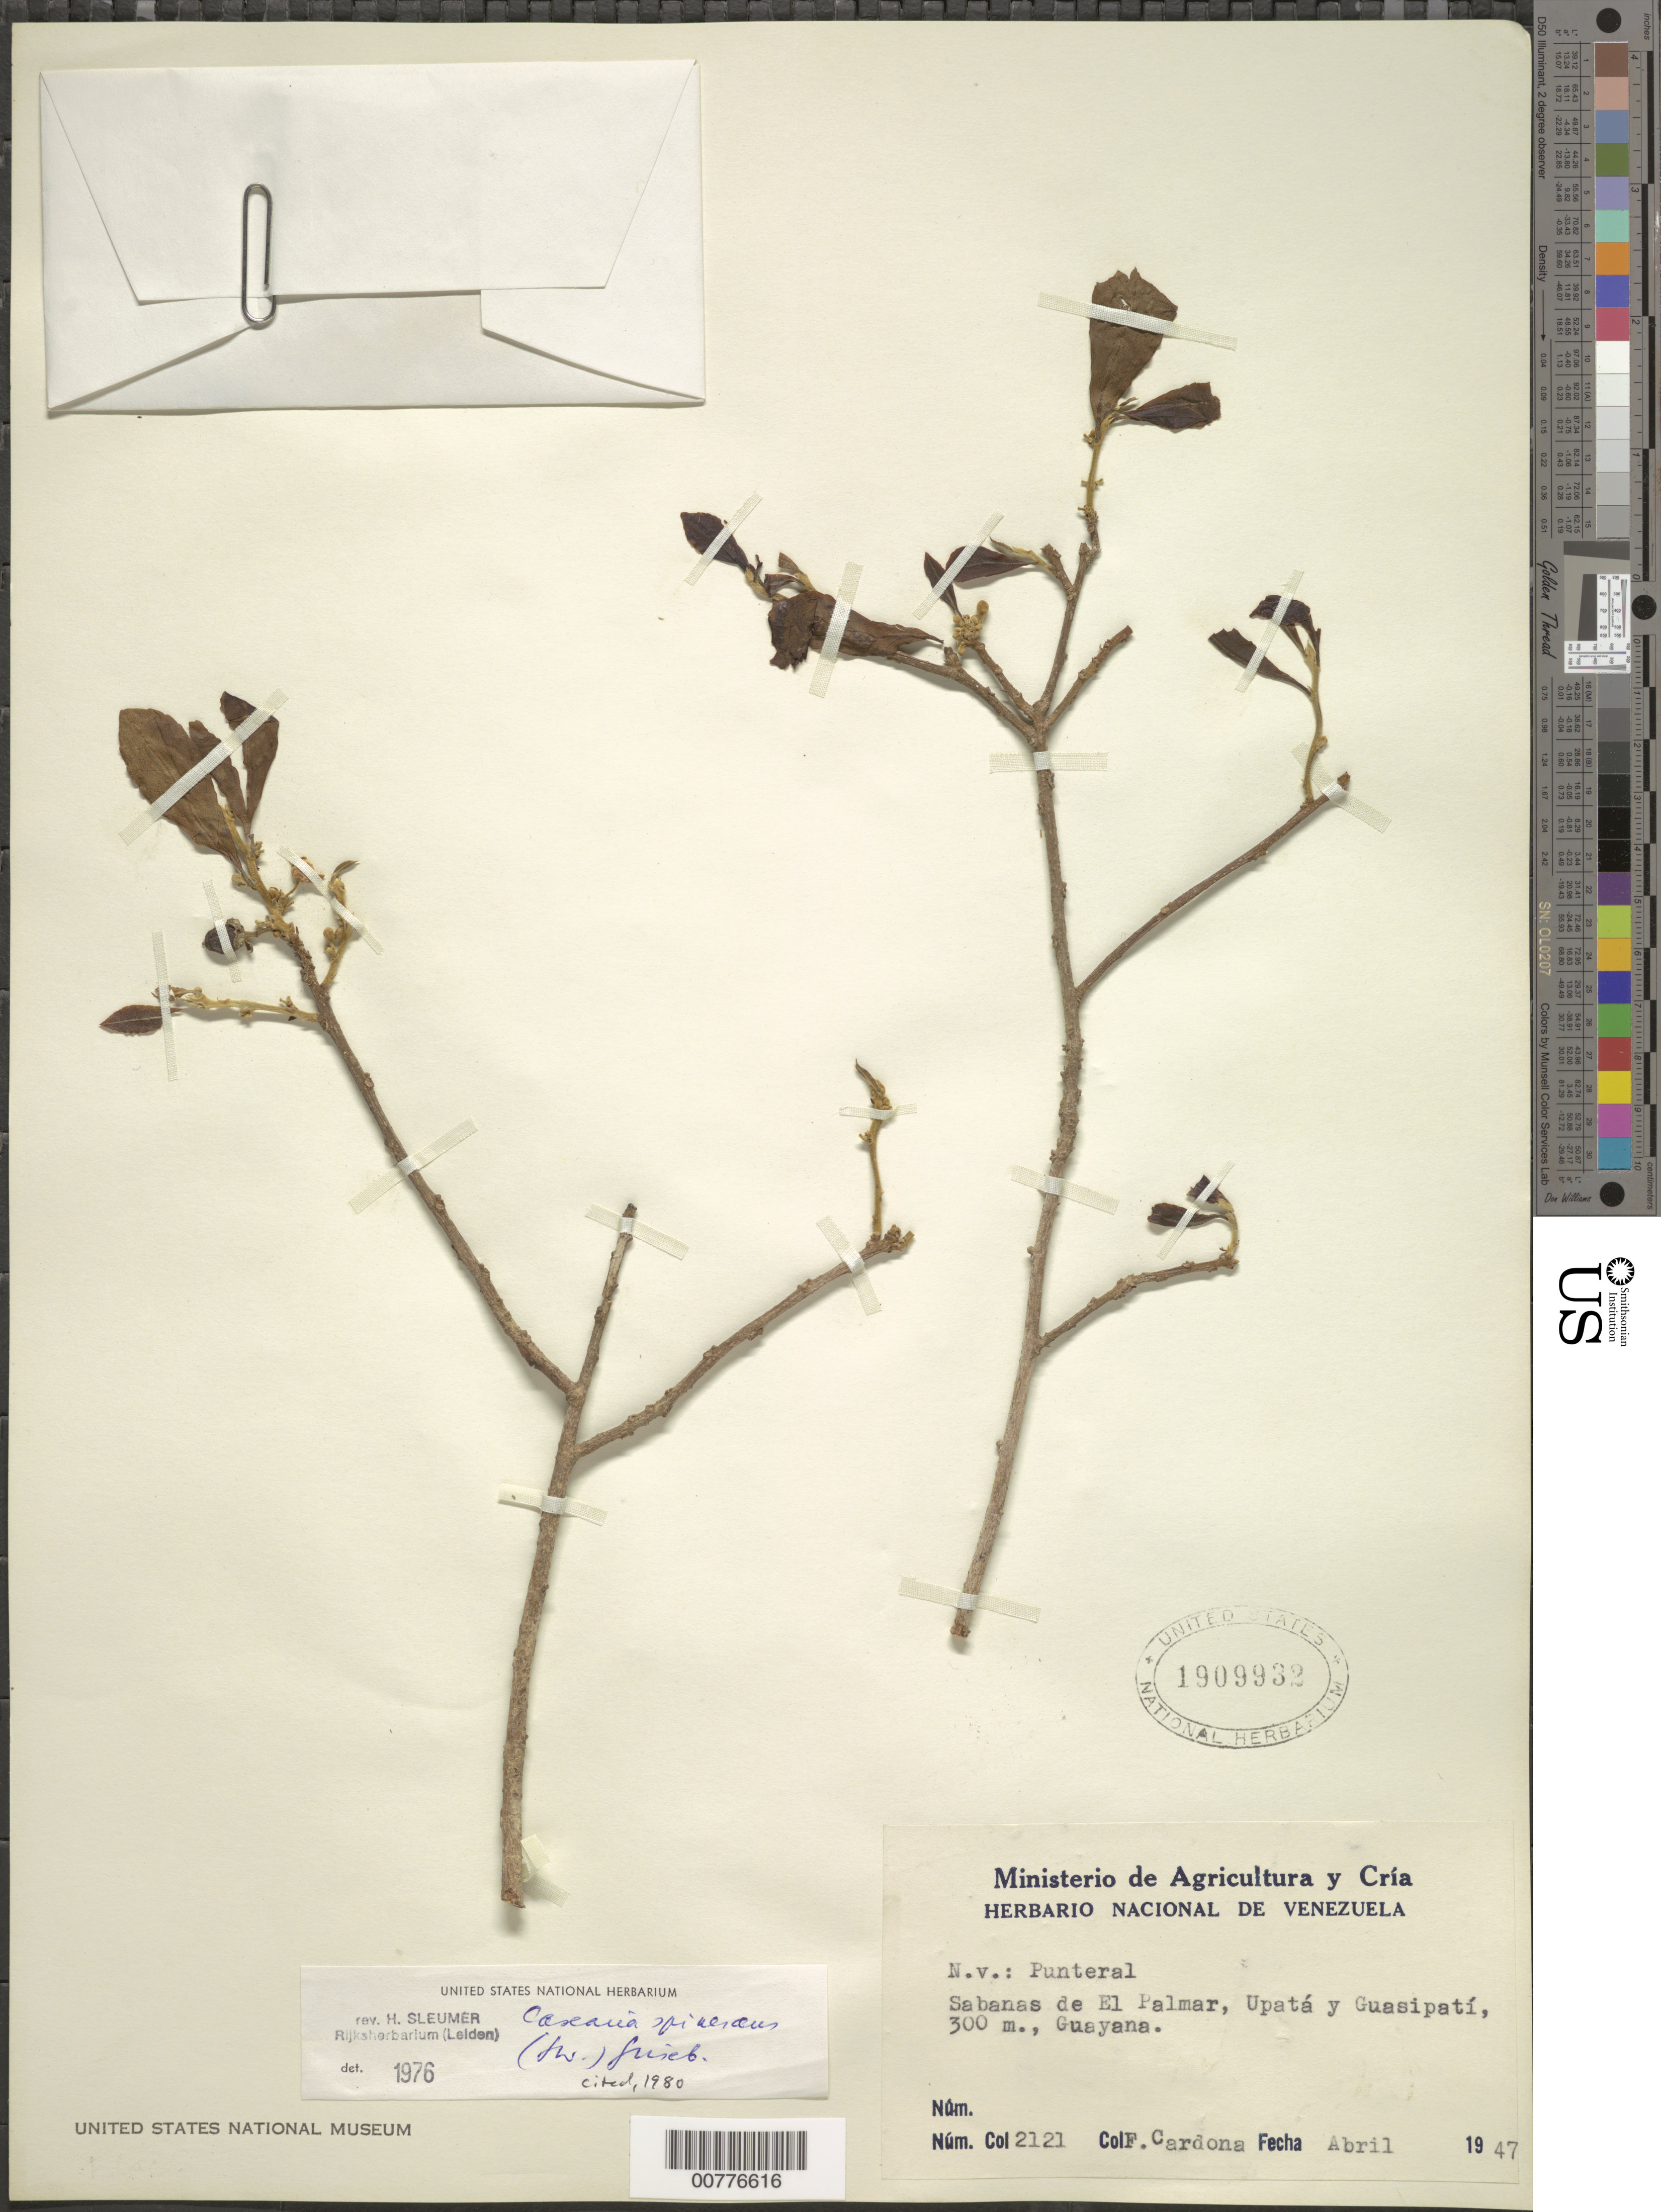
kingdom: Plantae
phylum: Tracheophyta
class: Magnoliopsida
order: Malpighiales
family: Salicaceae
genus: Casearia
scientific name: Casearia spinescens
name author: (Sw.) Griseb.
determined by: Sleumer, H. O.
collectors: F. Cardona Puig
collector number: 2121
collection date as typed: Apr-47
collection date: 1947-04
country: Venezuela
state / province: Bolívar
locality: El Palmar, entre Upata y Guasipati, Guayana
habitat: Sabanas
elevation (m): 300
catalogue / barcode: US 1909932